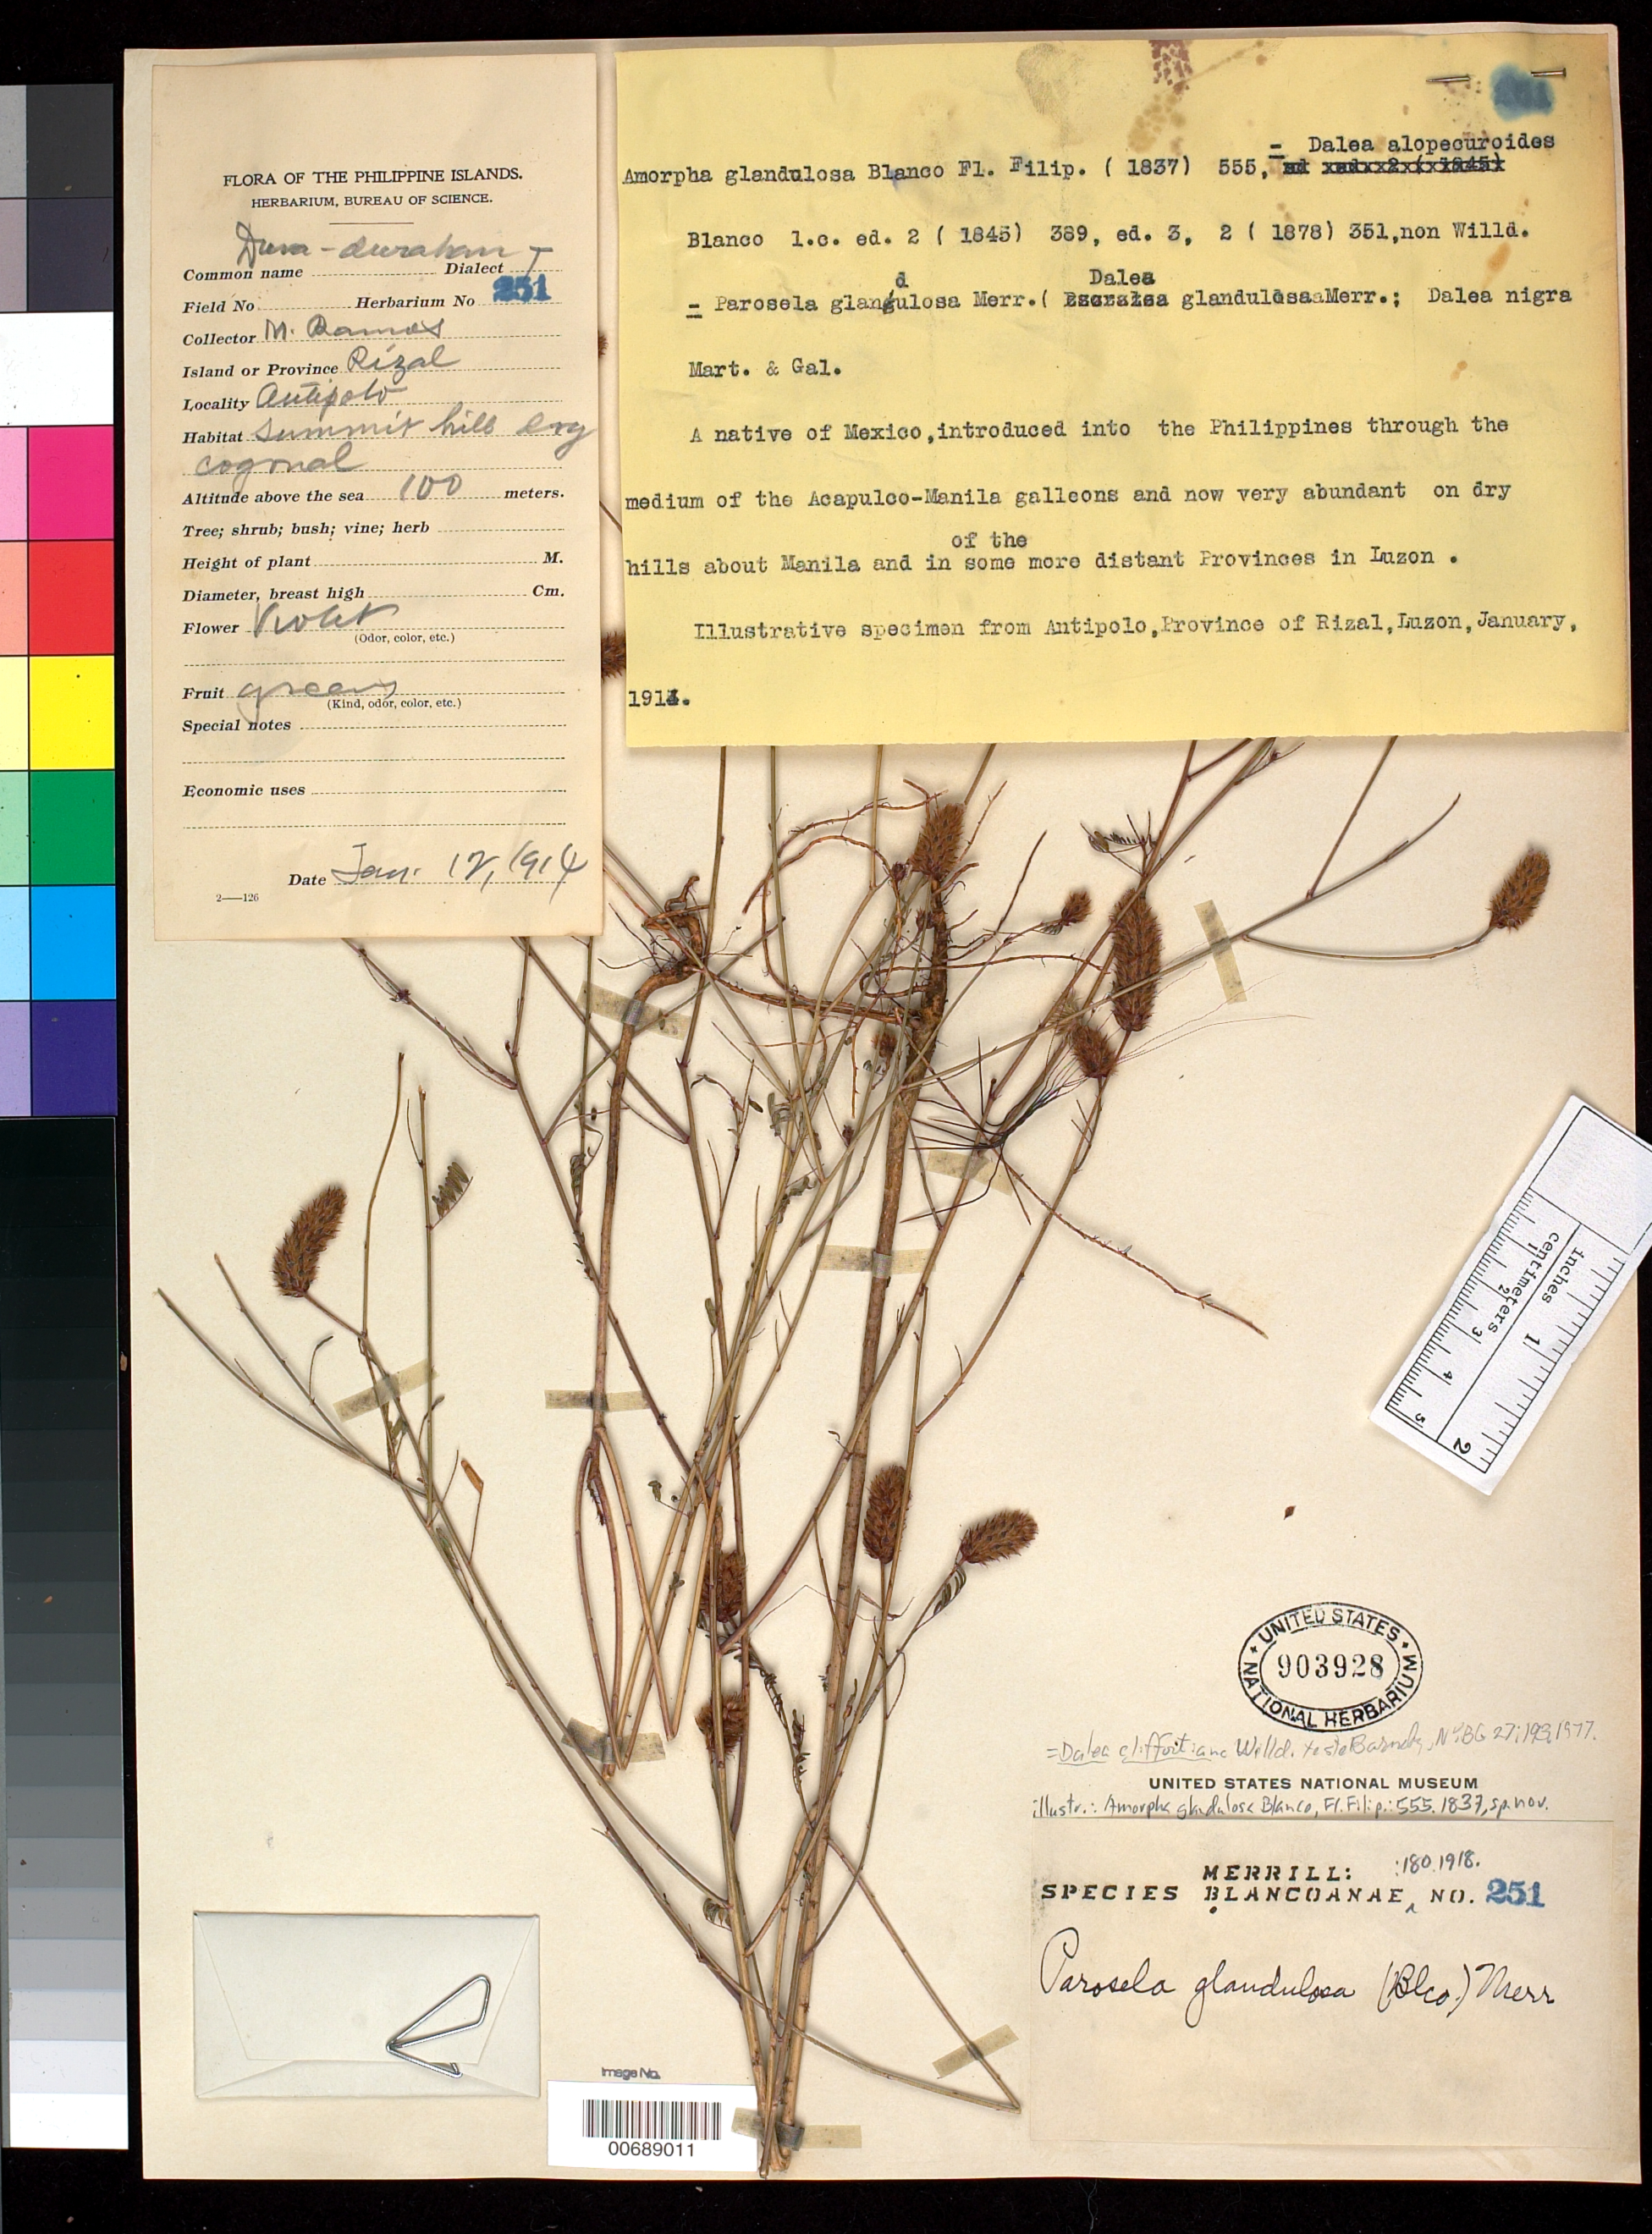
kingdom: Plantae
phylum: Tracheophyta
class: Magnoliopsida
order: Fabales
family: Fabaceae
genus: Dalea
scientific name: Dalea cliffortiana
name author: Willd.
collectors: M. Ramos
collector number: Sp. Blancoan. 0251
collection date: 1914-01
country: Philippines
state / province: Calabarzon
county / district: Rizal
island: Luzon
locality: Antipolo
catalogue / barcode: US 903928